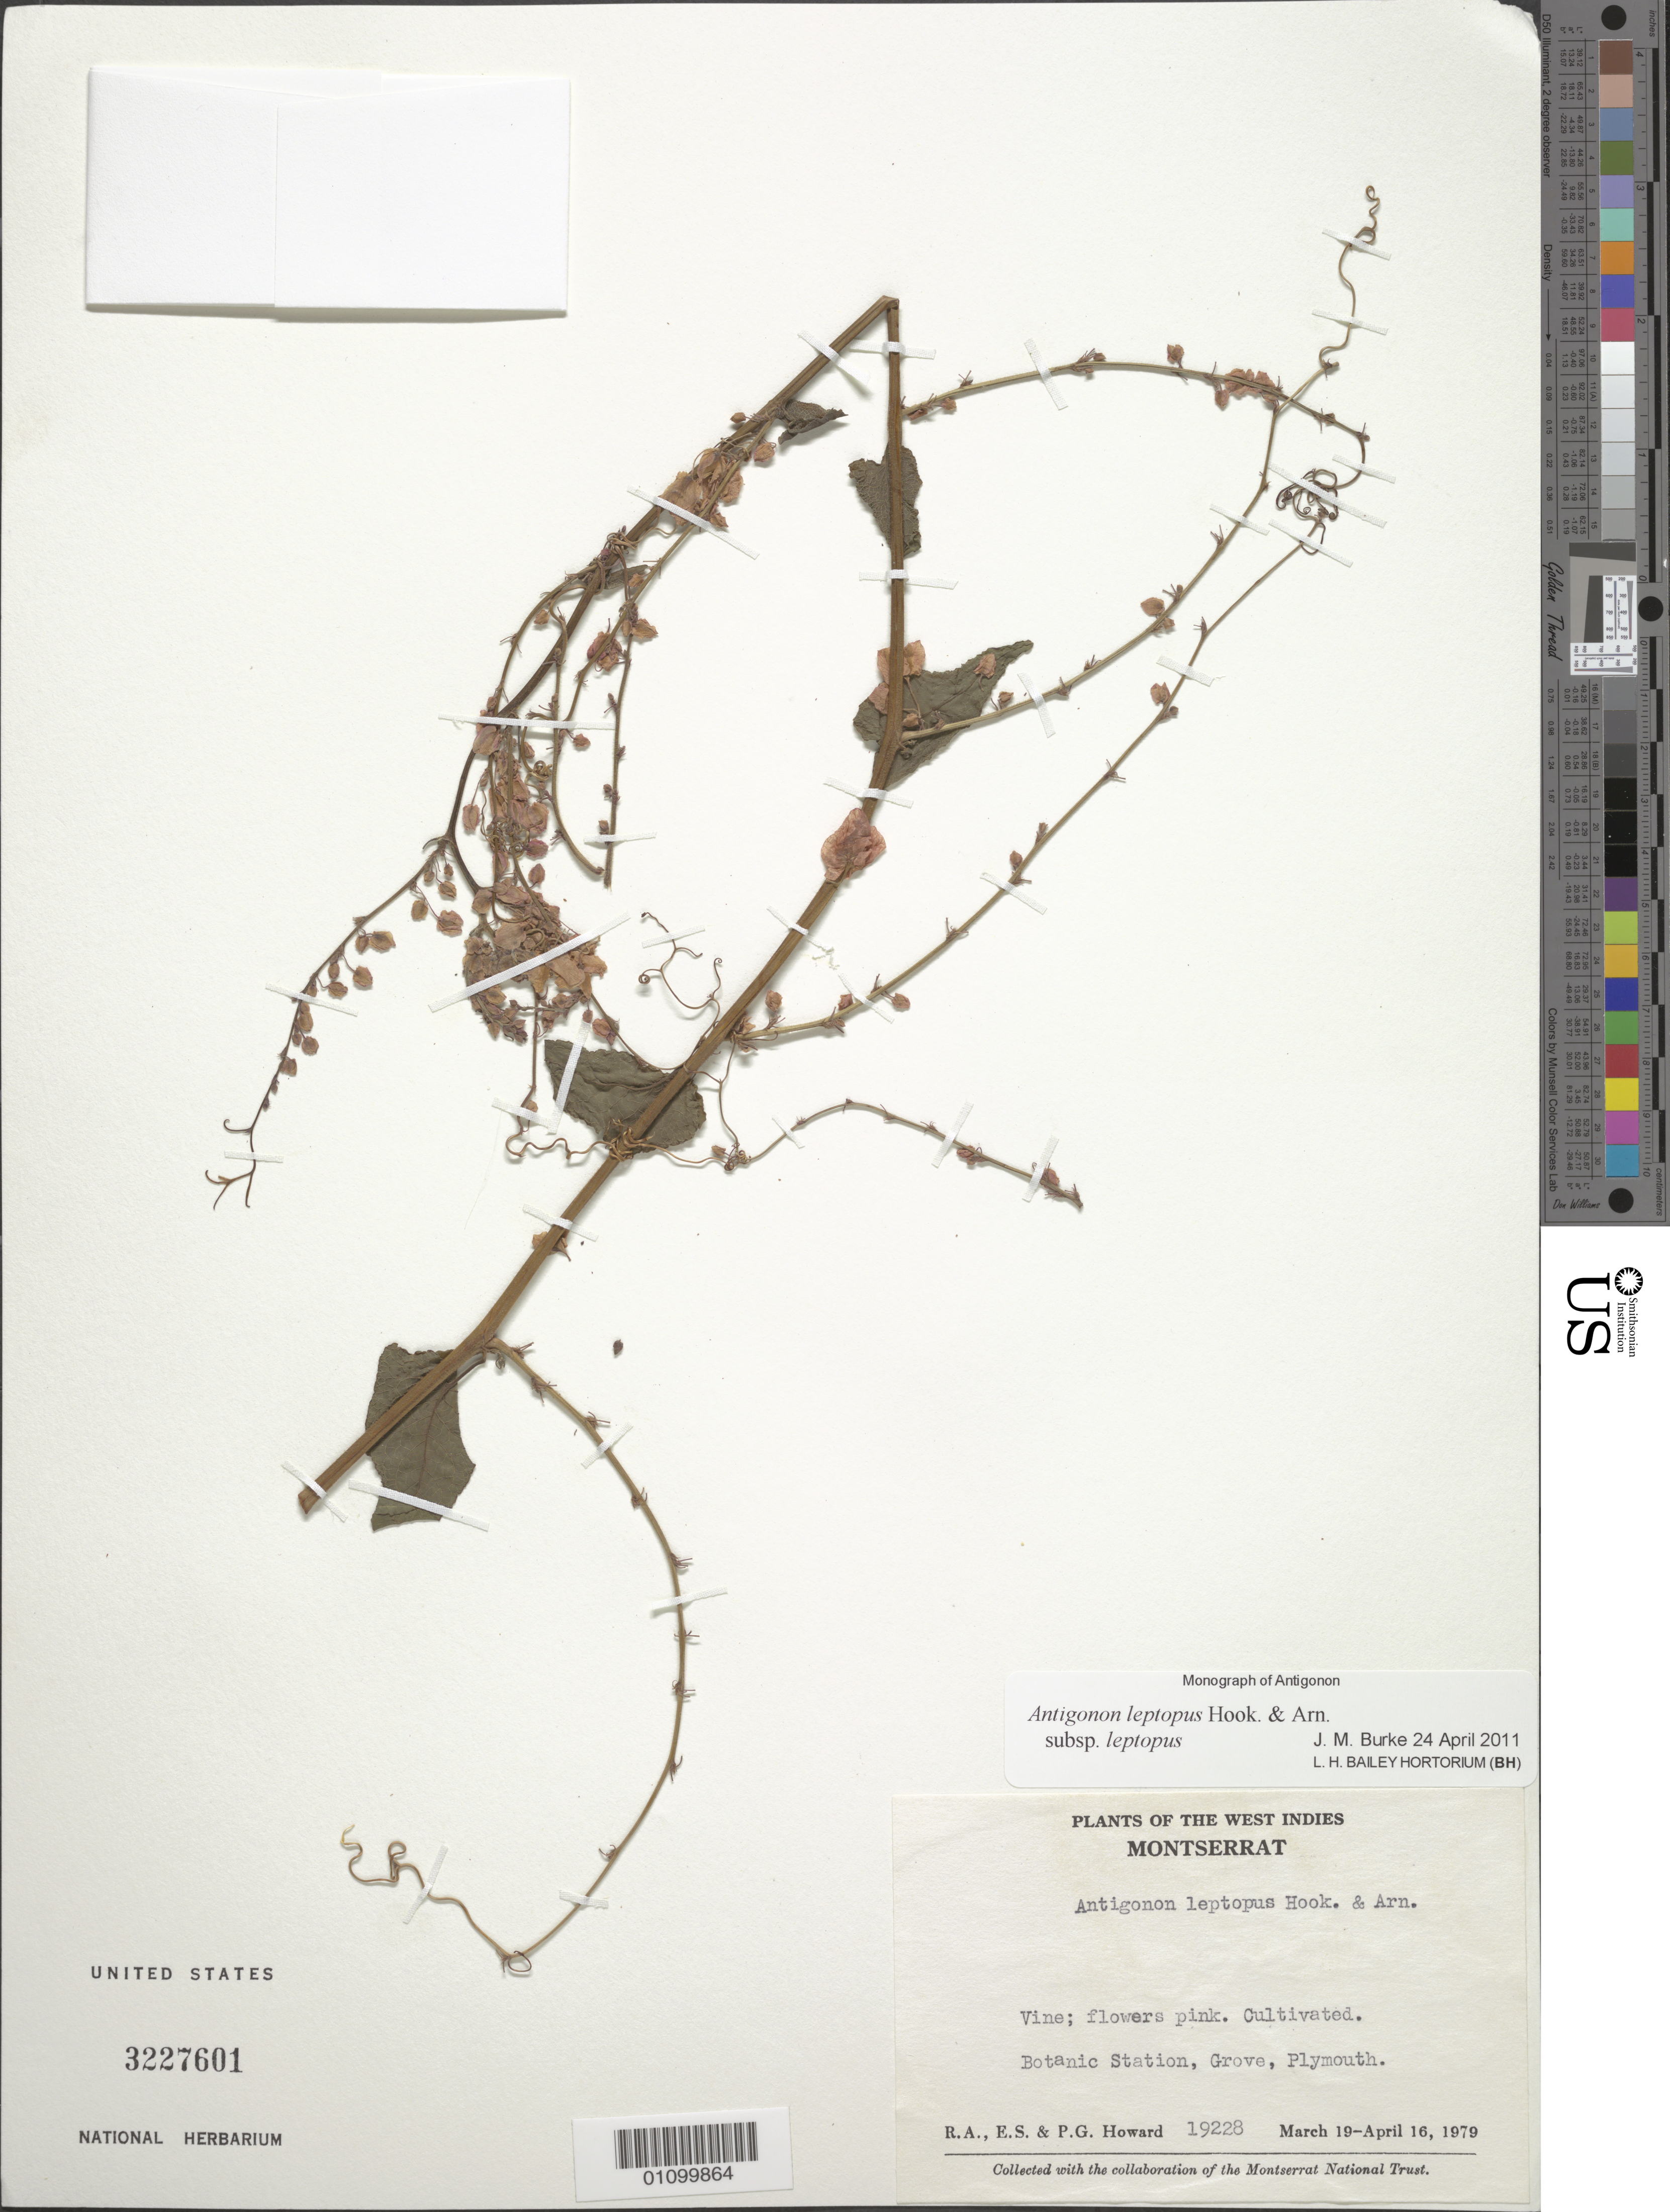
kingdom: Plantae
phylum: Tracheophyta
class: Magnoliopsida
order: Caryophyllales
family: Polygonaceae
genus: Antigonon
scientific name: Antigonon leptopus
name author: Hook. & Arn.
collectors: P. Howard, R. A. Howard, E. S. Howard & P. Howard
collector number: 19228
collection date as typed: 19 Mar 1979 to 16 Apr 1979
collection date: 1979-03-19/1979-04-16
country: Montserrat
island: Montserrat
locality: Botanic Station, Grove, Playmouth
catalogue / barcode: US 3227601